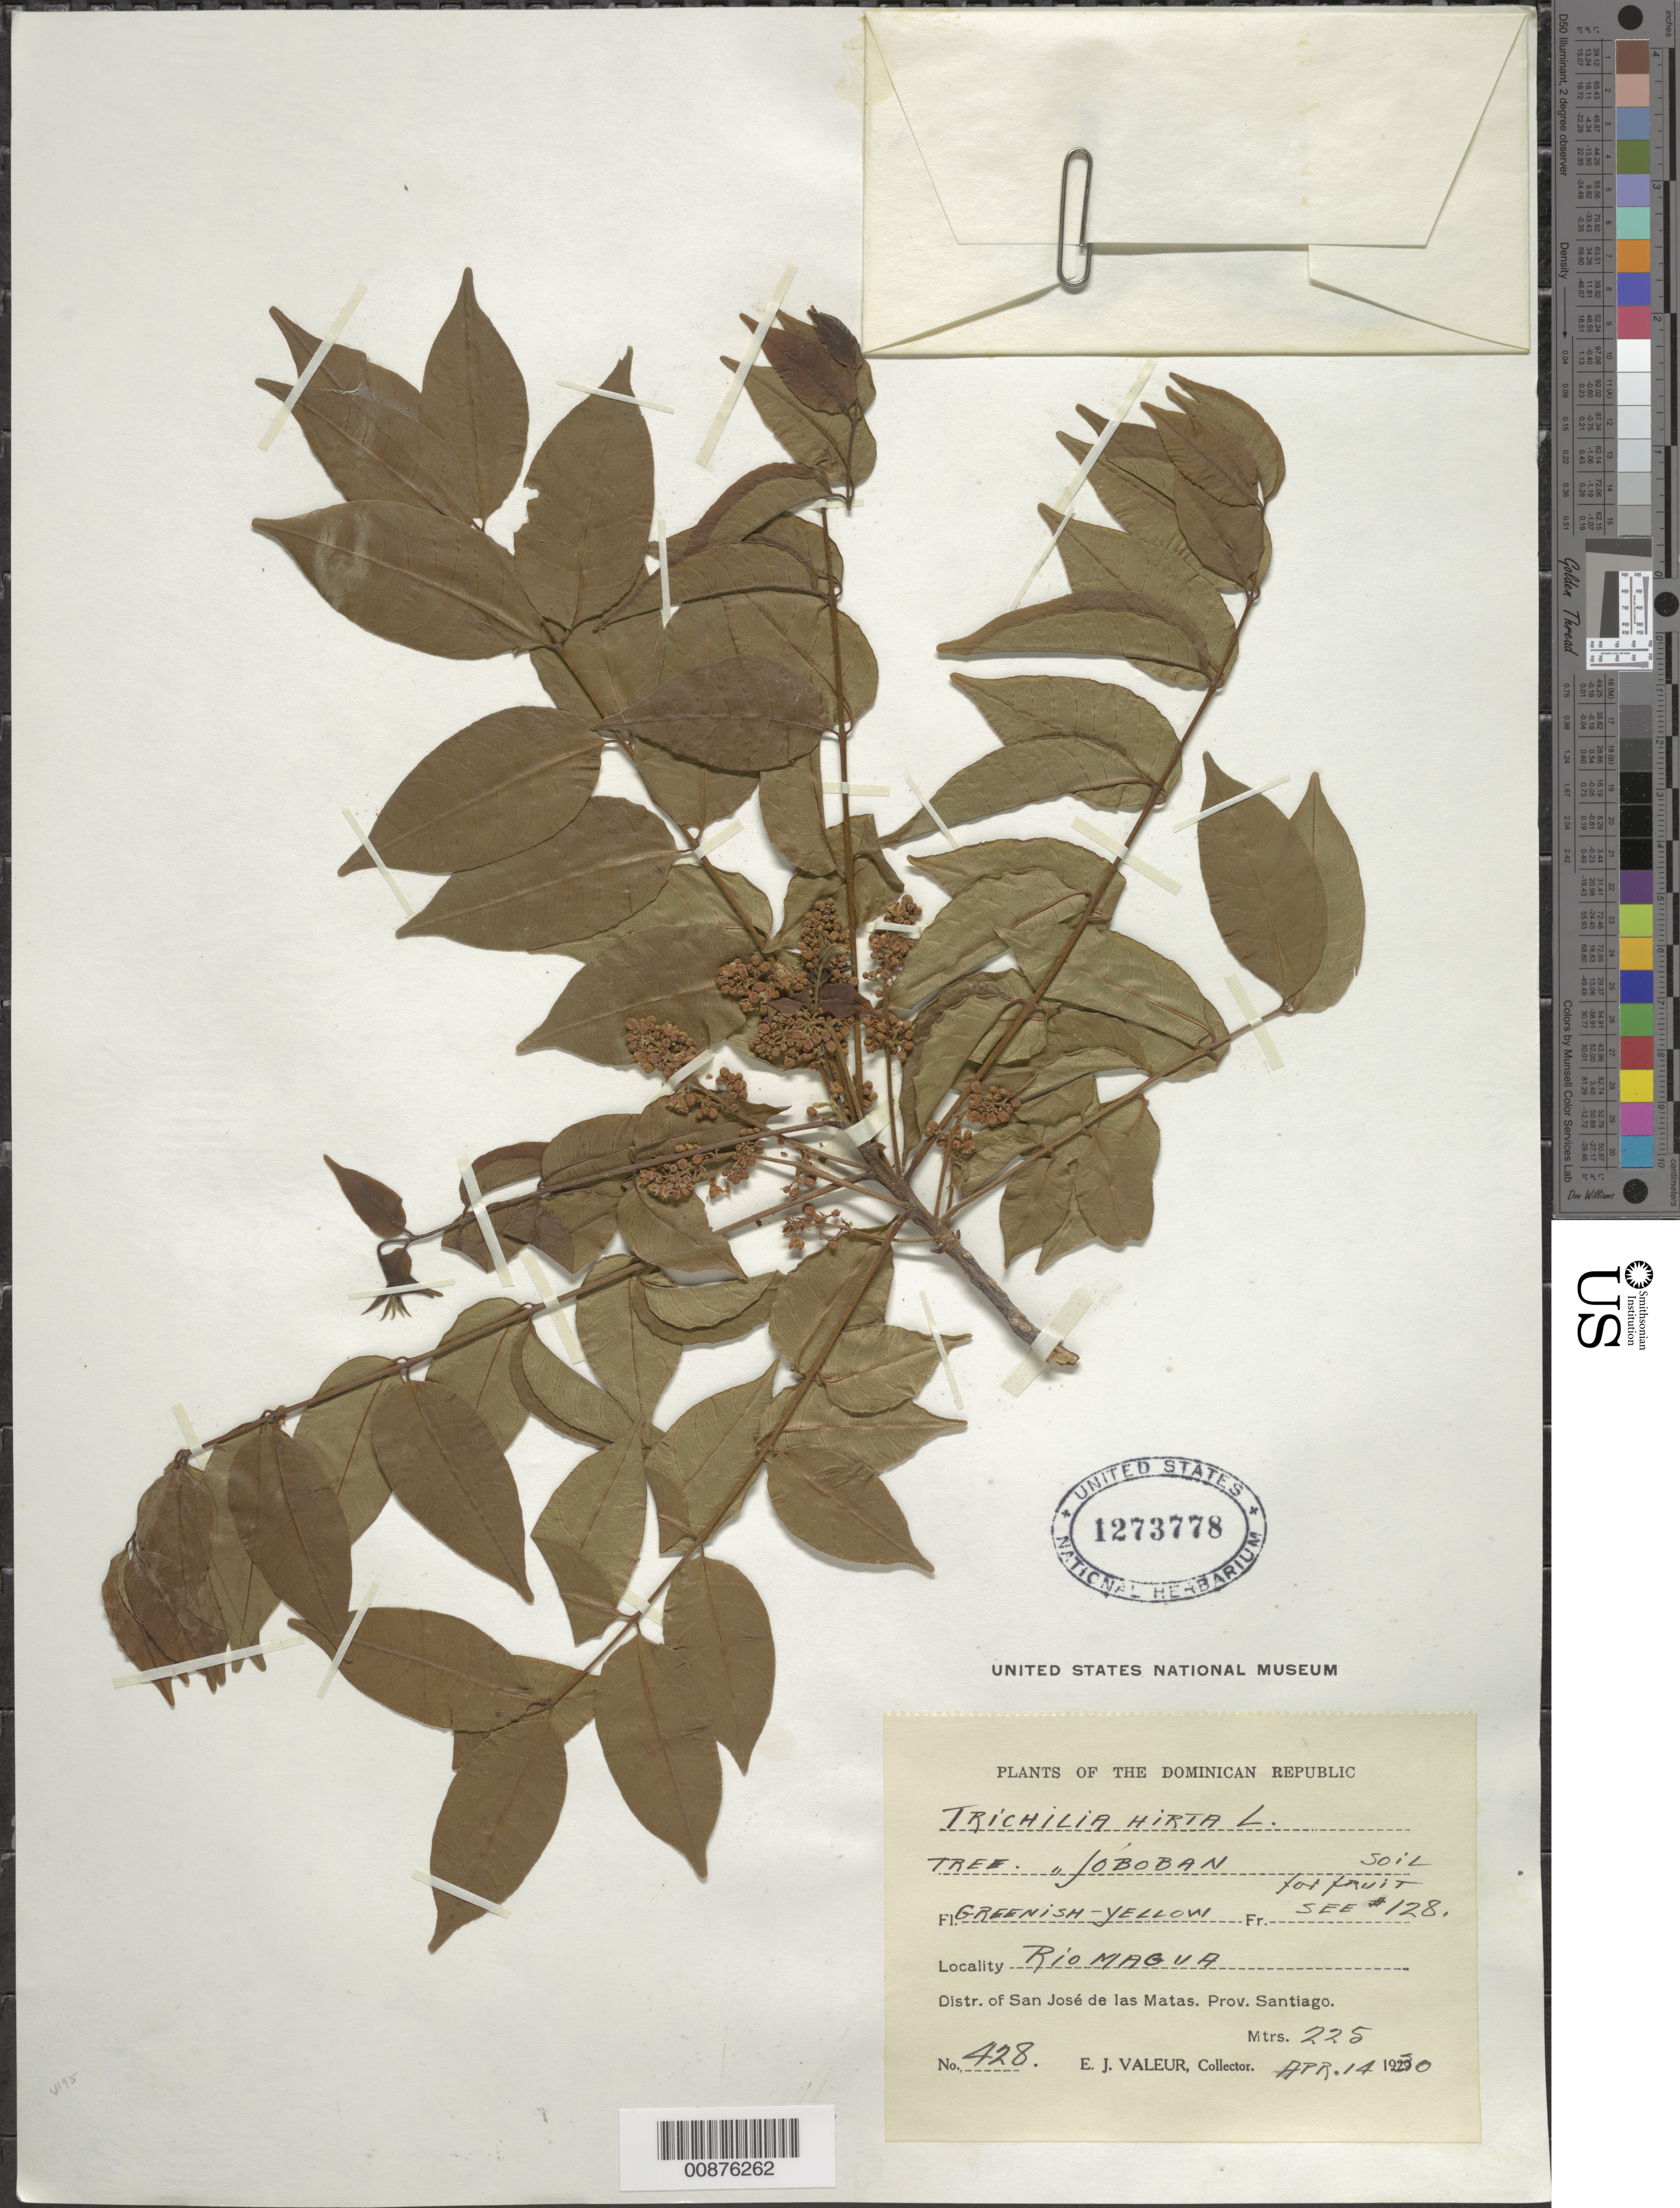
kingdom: Plantae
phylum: Tracheophyta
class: Magnoliopsida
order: Sapindales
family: Meliaceae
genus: Trichilia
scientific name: Trichilia hirta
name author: L.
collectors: E. Valeur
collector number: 428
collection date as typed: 14 Apr 1930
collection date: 1930-04-14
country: Dominican Republic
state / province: Santiago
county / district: San José de las Matas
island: Hispaniola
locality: Rio Magua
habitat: Soil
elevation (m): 225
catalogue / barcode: US 1273778